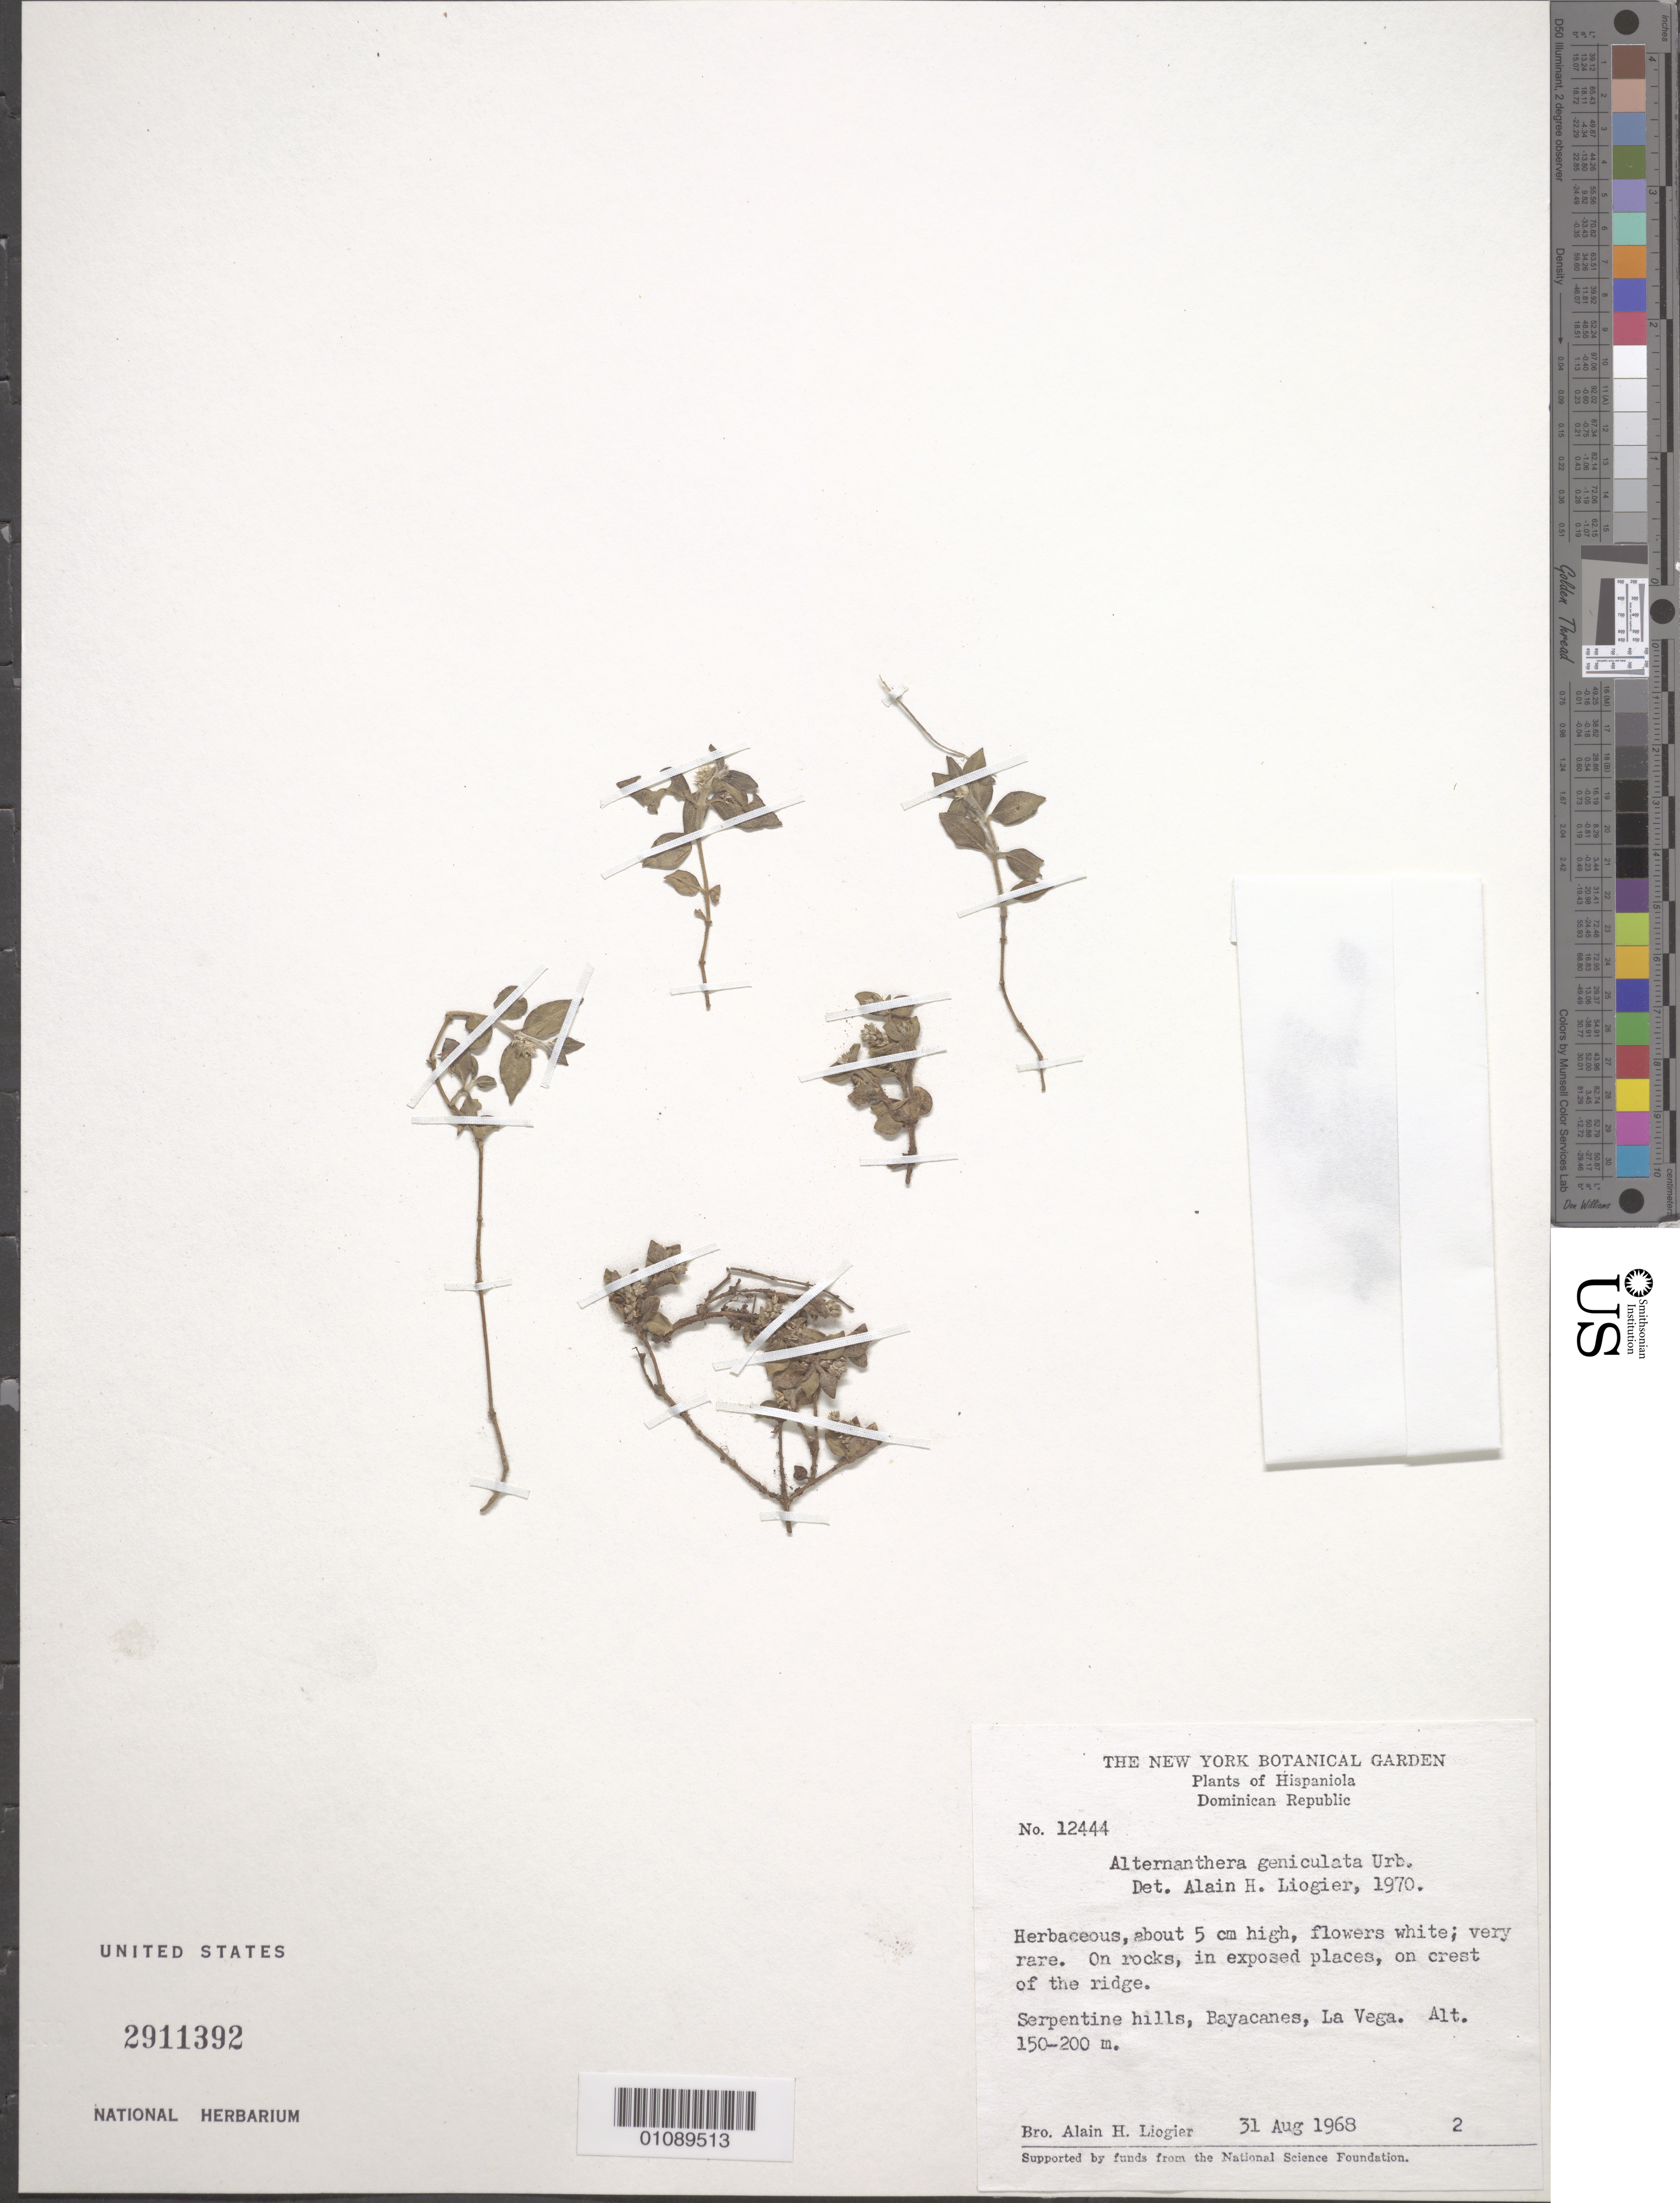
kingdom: Plantae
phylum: Tracheophyta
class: Magnoliopsida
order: Caryophyllales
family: Amaranthaceae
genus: Alternanthera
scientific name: Alternanthera geniculata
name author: Urb.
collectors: A. H. Liogier & A. H. Liogier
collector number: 12444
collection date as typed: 31 Aug 1968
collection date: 1968-08-31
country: Dominican Republic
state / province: La Vega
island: Hispaniola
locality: La Vega, Bayacanes.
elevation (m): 150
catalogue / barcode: US 2911392